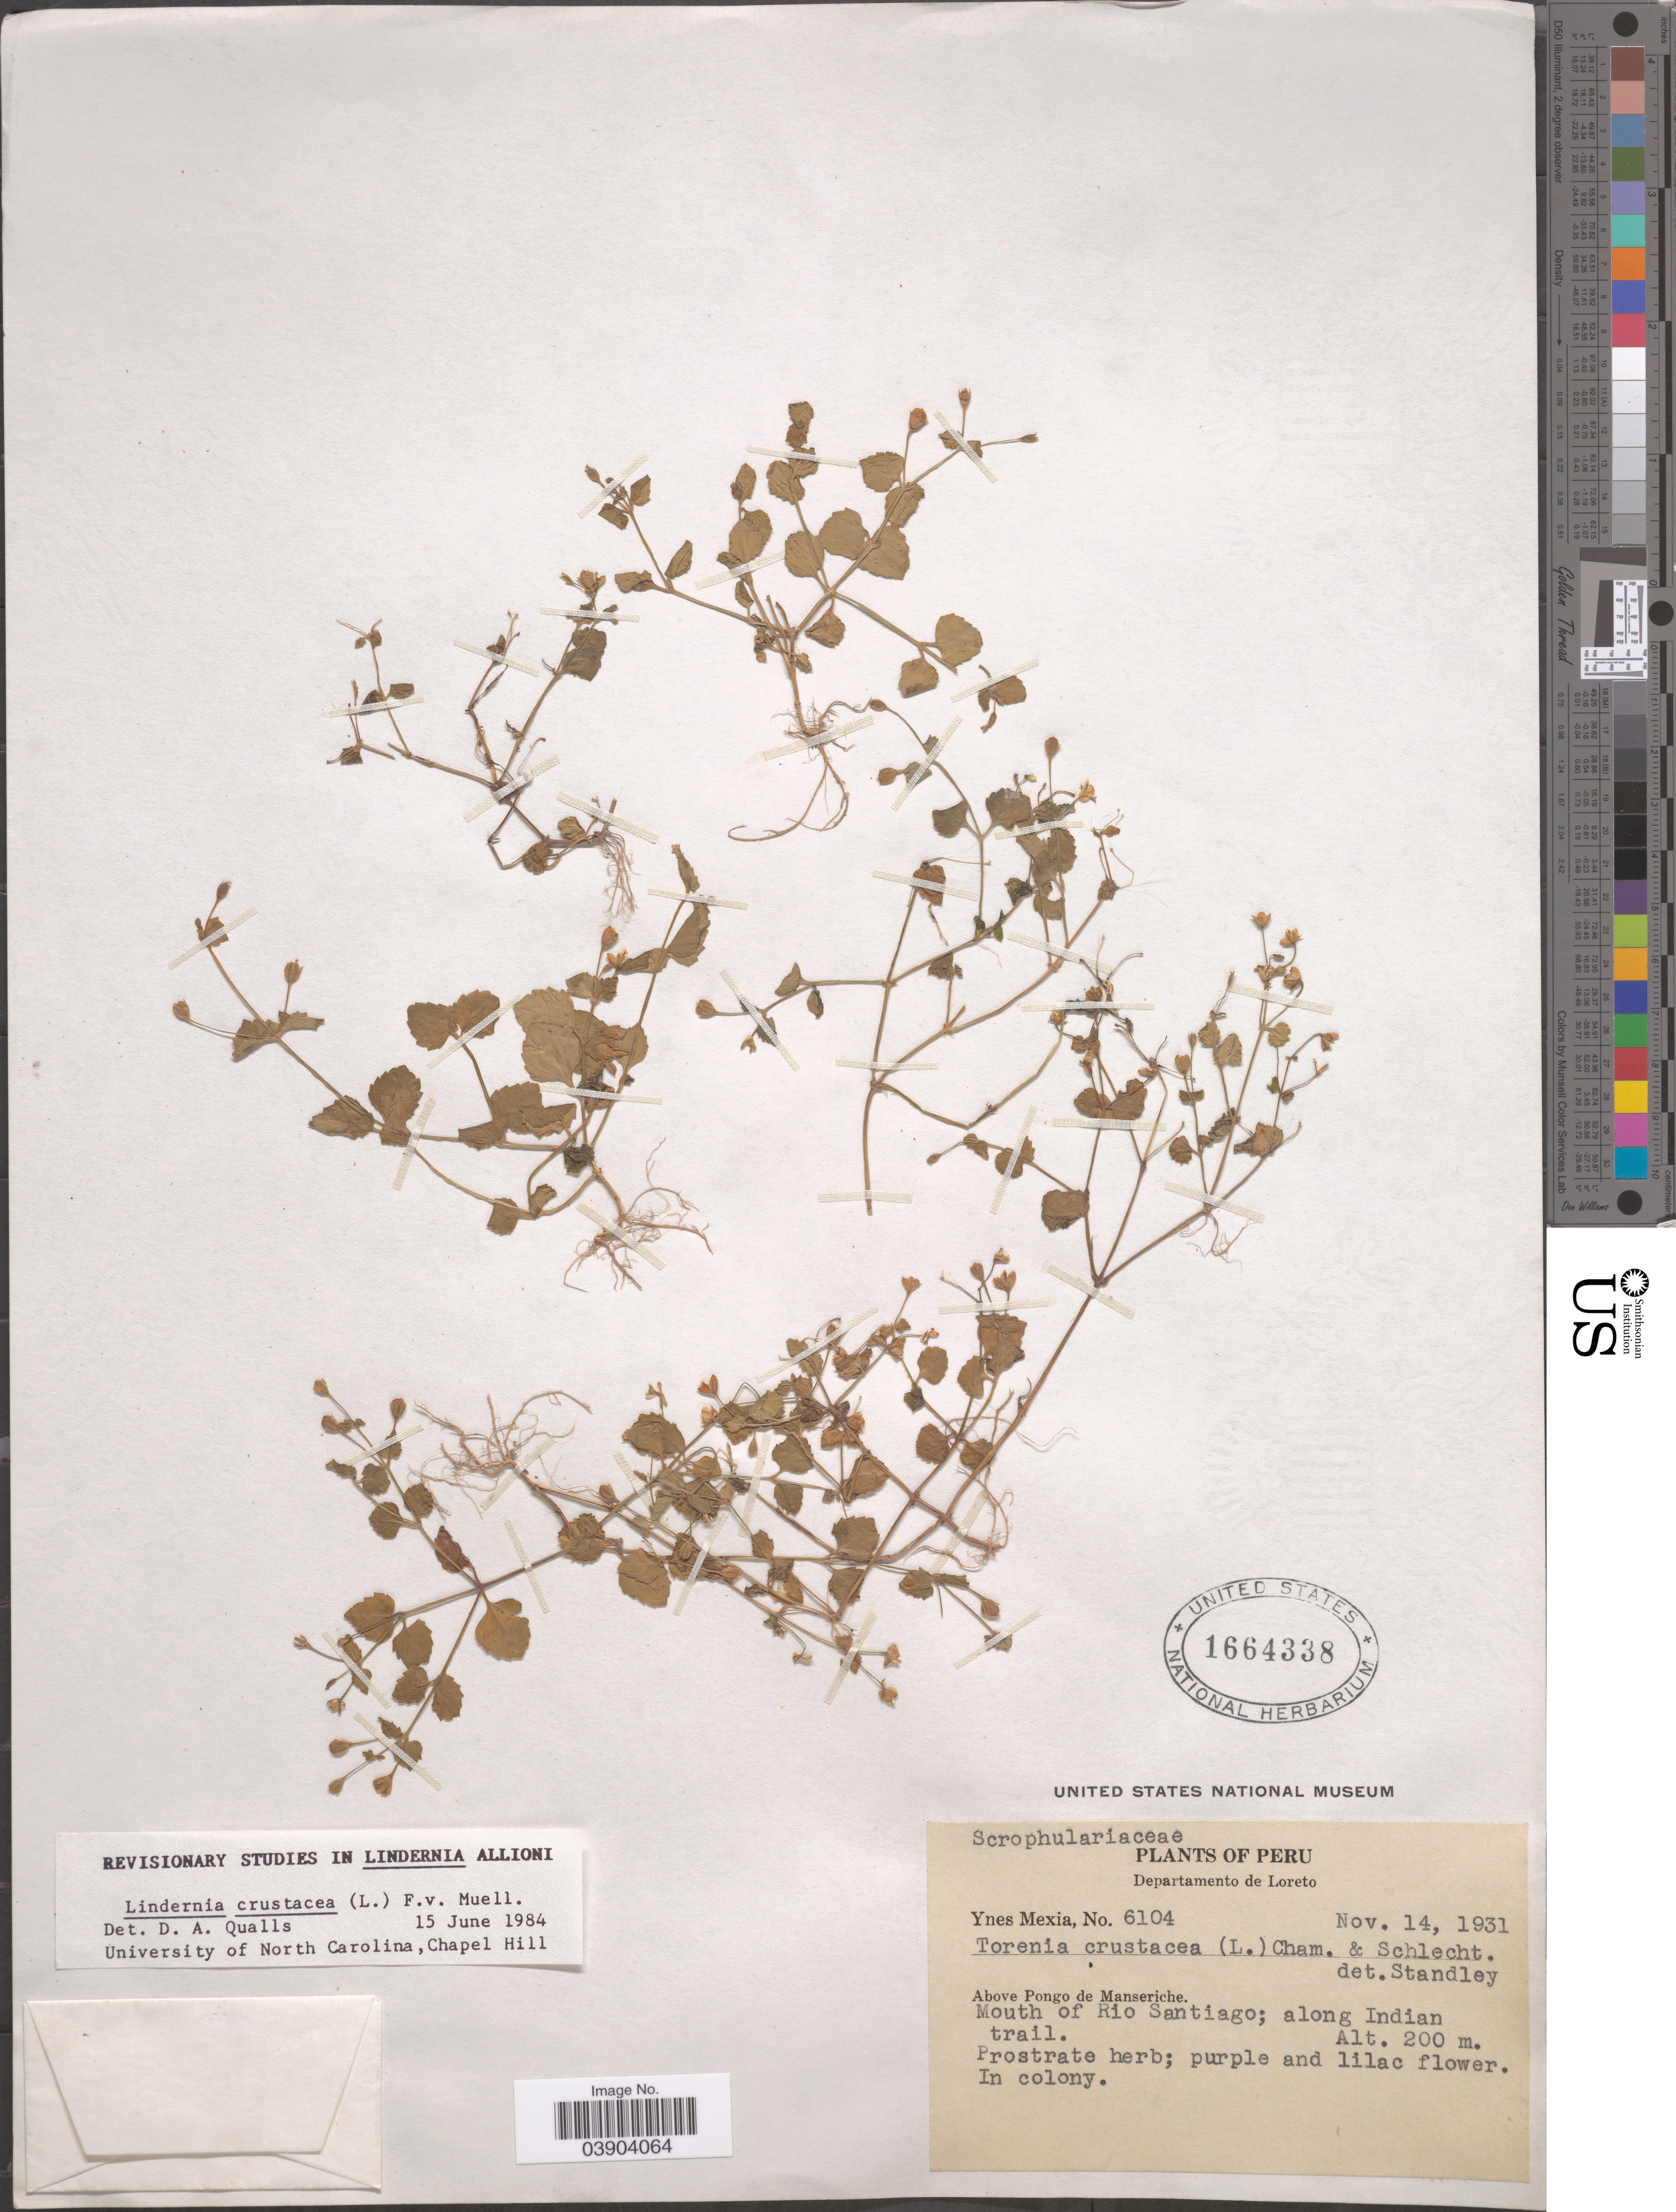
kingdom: Plantae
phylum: Tracheophyta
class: Magnoliopsida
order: Lamiales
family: Linderniaceae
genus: Lindernia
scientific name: Lindernia crustacea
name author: (L.) F. Muell.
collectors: Y. Mexia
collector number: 6104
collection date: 1931-11-14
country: Peru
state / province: Loreto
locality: Departamento de Loreto. Above Pongo de Manseriche. Mouth of Rio Santiago; along Indian Trail.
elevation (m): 200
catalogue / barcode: US 1664338